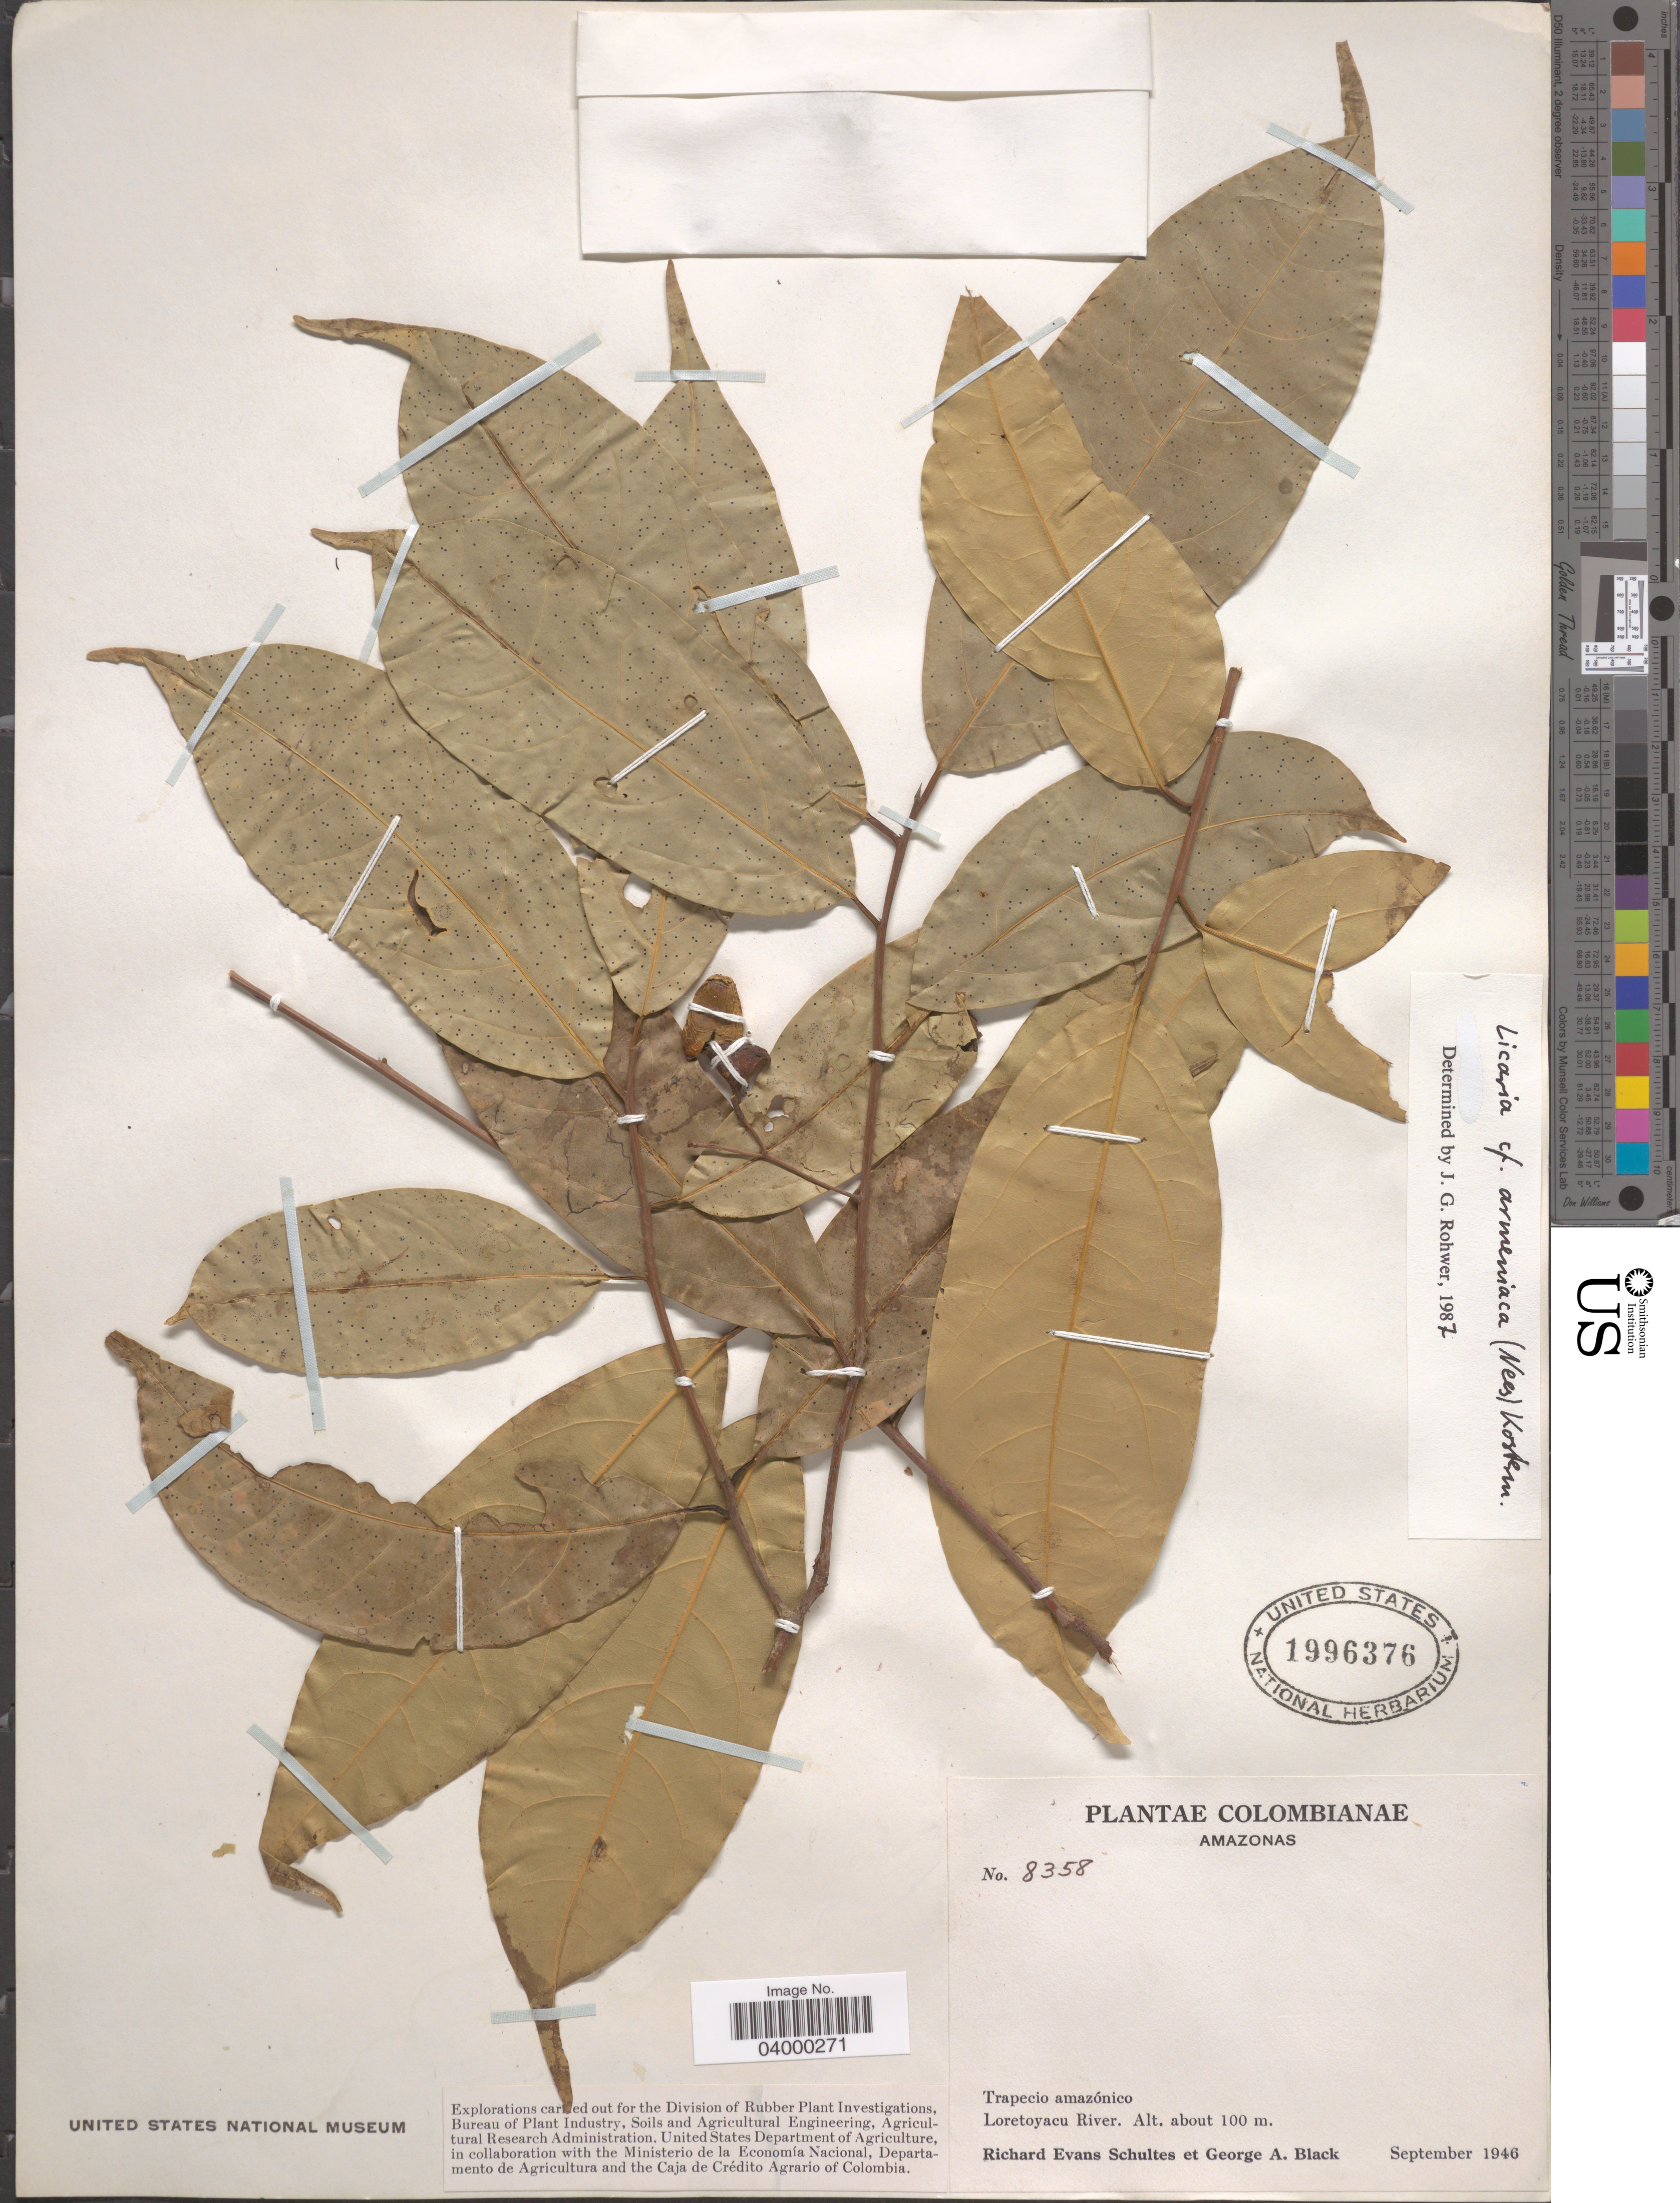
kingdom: Plantae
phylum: Tracheophyta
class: Magnoliopsida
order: Laurales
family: Lauraceae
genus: Licaria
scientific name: Licaria armeniaca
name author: (Nees) Kosterm.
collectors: R. E. Schultes & G. A. Black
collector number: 8358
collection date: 1946-09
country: Colombia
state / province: Amazônas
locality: Trapecio amazónico. Loretoyacu River.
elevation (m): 100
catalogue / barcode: US 1996376